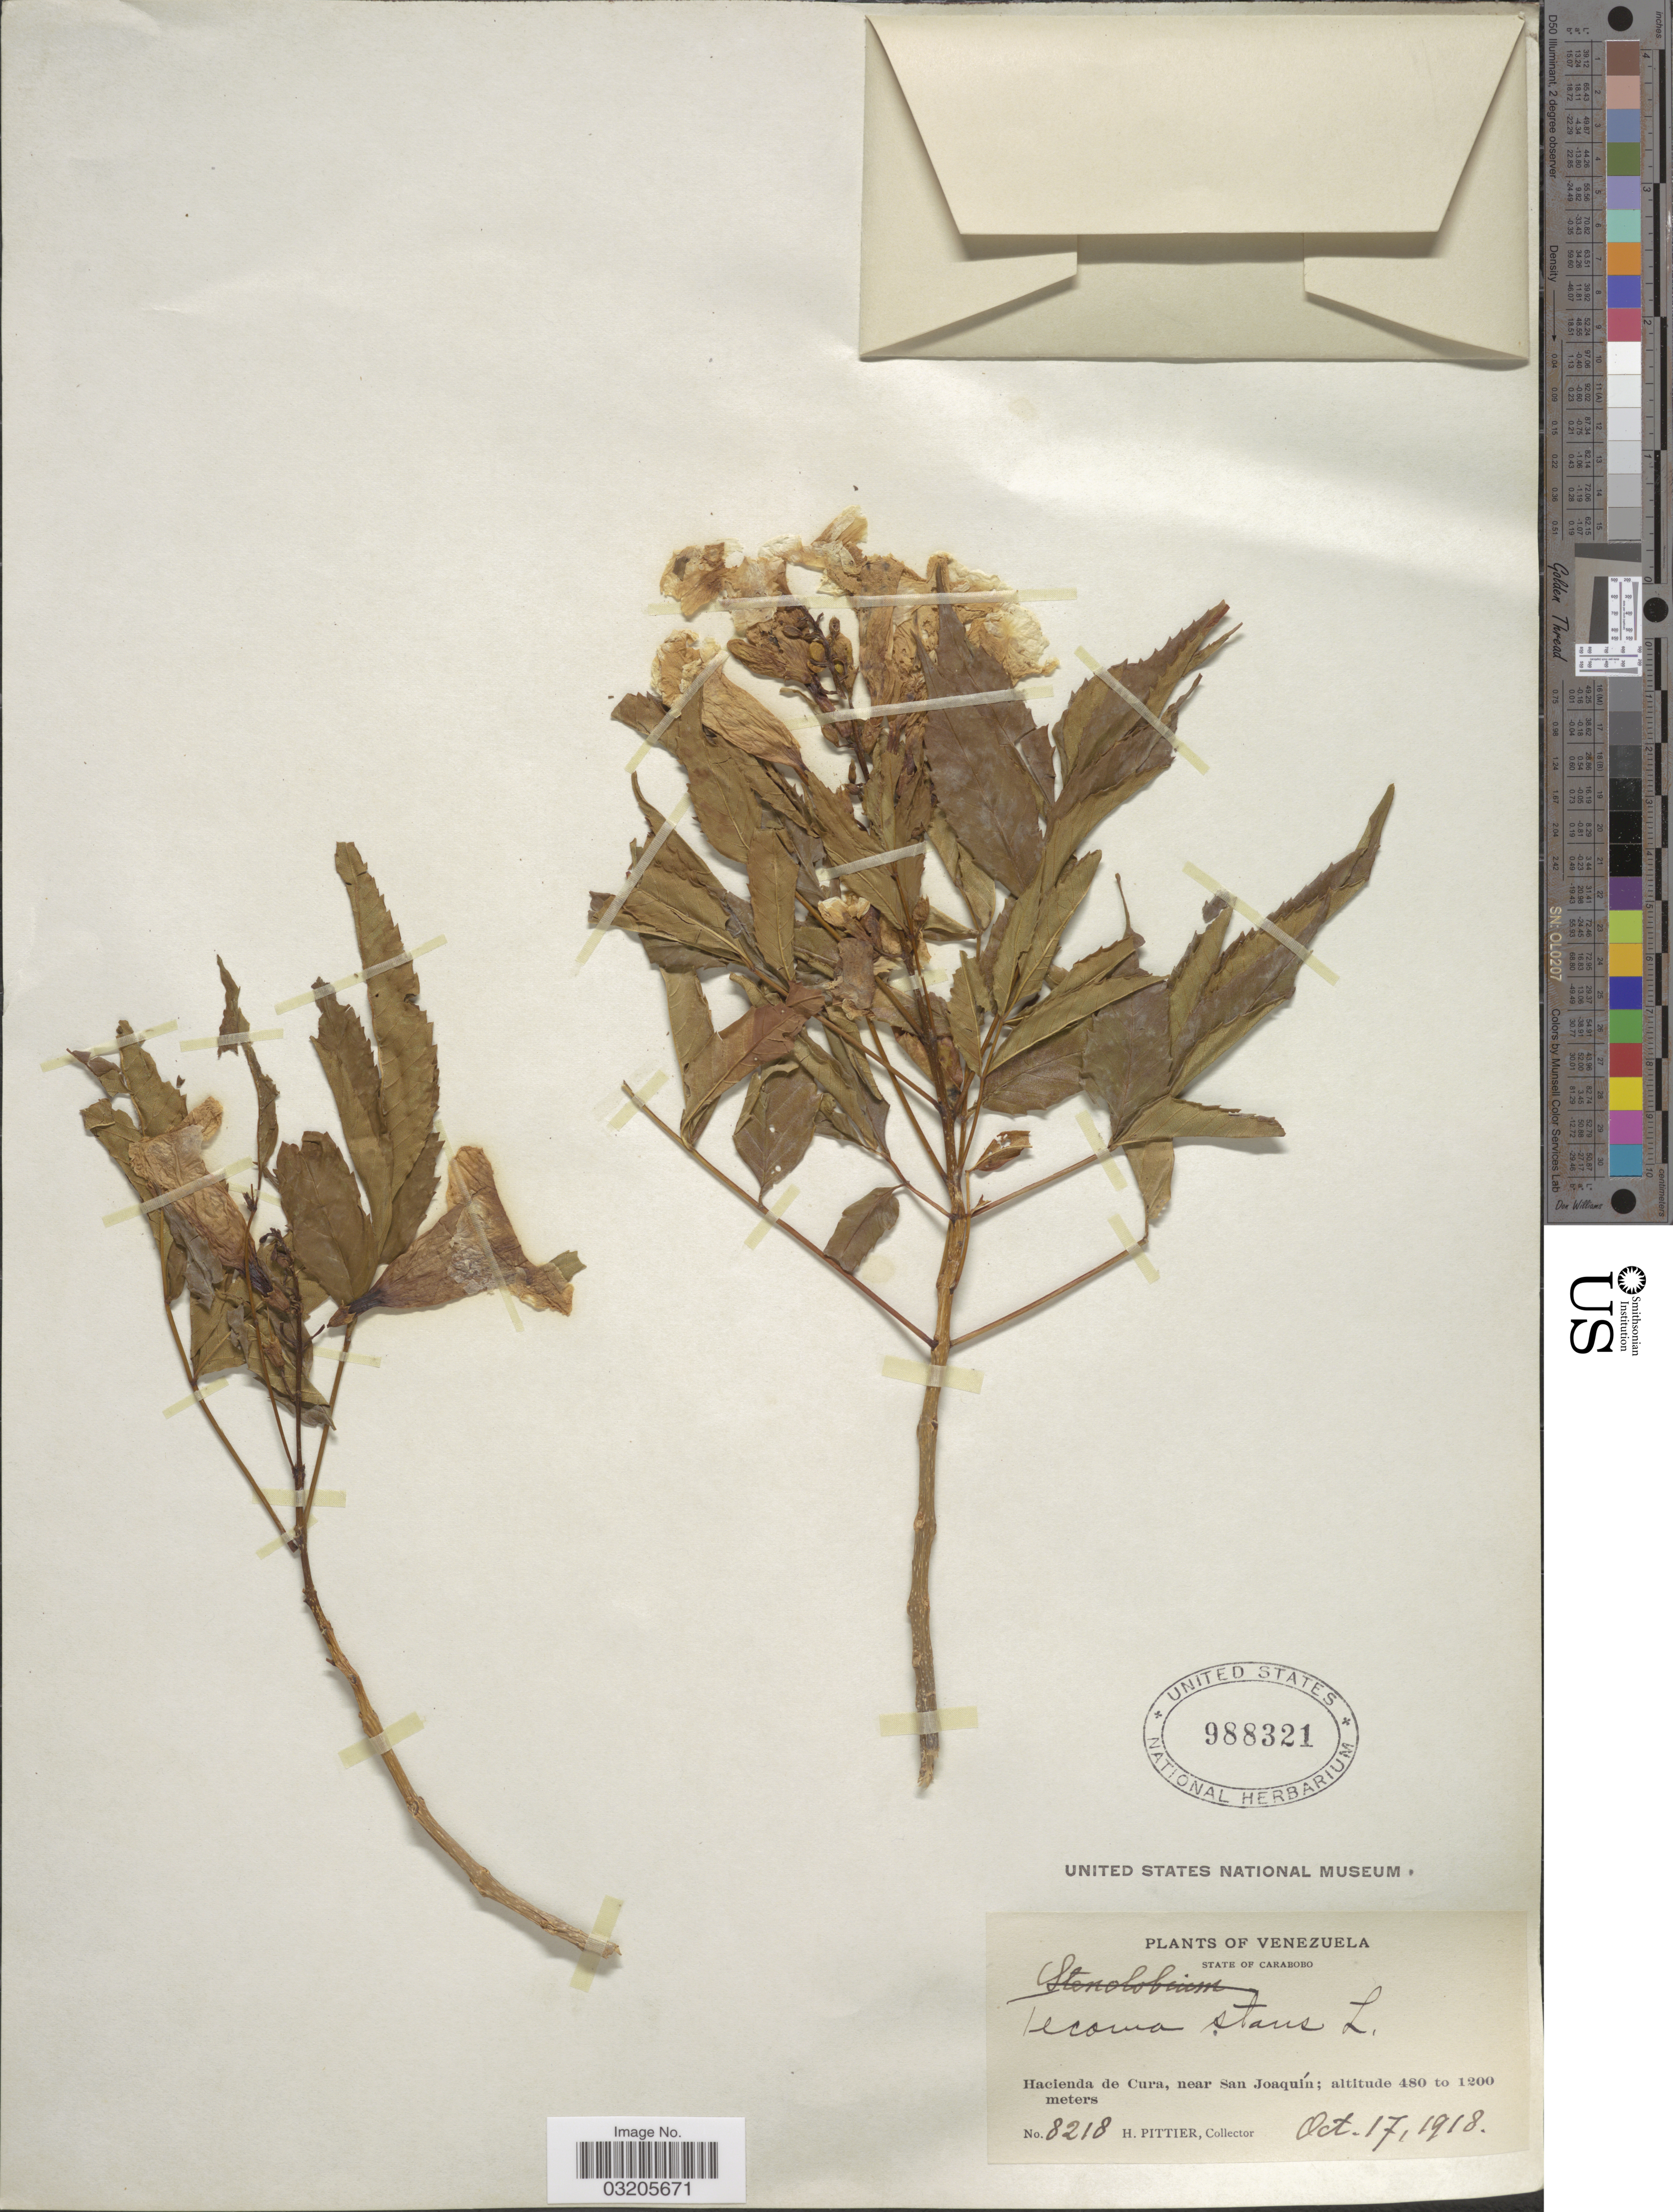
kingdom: Plantae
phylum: Tracheophyta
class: Magnoliopsida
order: Lamiales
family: Bignoniaceae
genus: Tecoma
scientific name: Tecoma stans var. stans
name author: (L.) Juss. ex Kunth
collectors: H. F. Pittier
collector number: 8218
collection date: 1918-10-17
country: Venezuela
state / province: Carabobo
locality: Hacienda de Curra, near San Joaquín.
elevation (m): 480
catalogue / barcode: US 988321